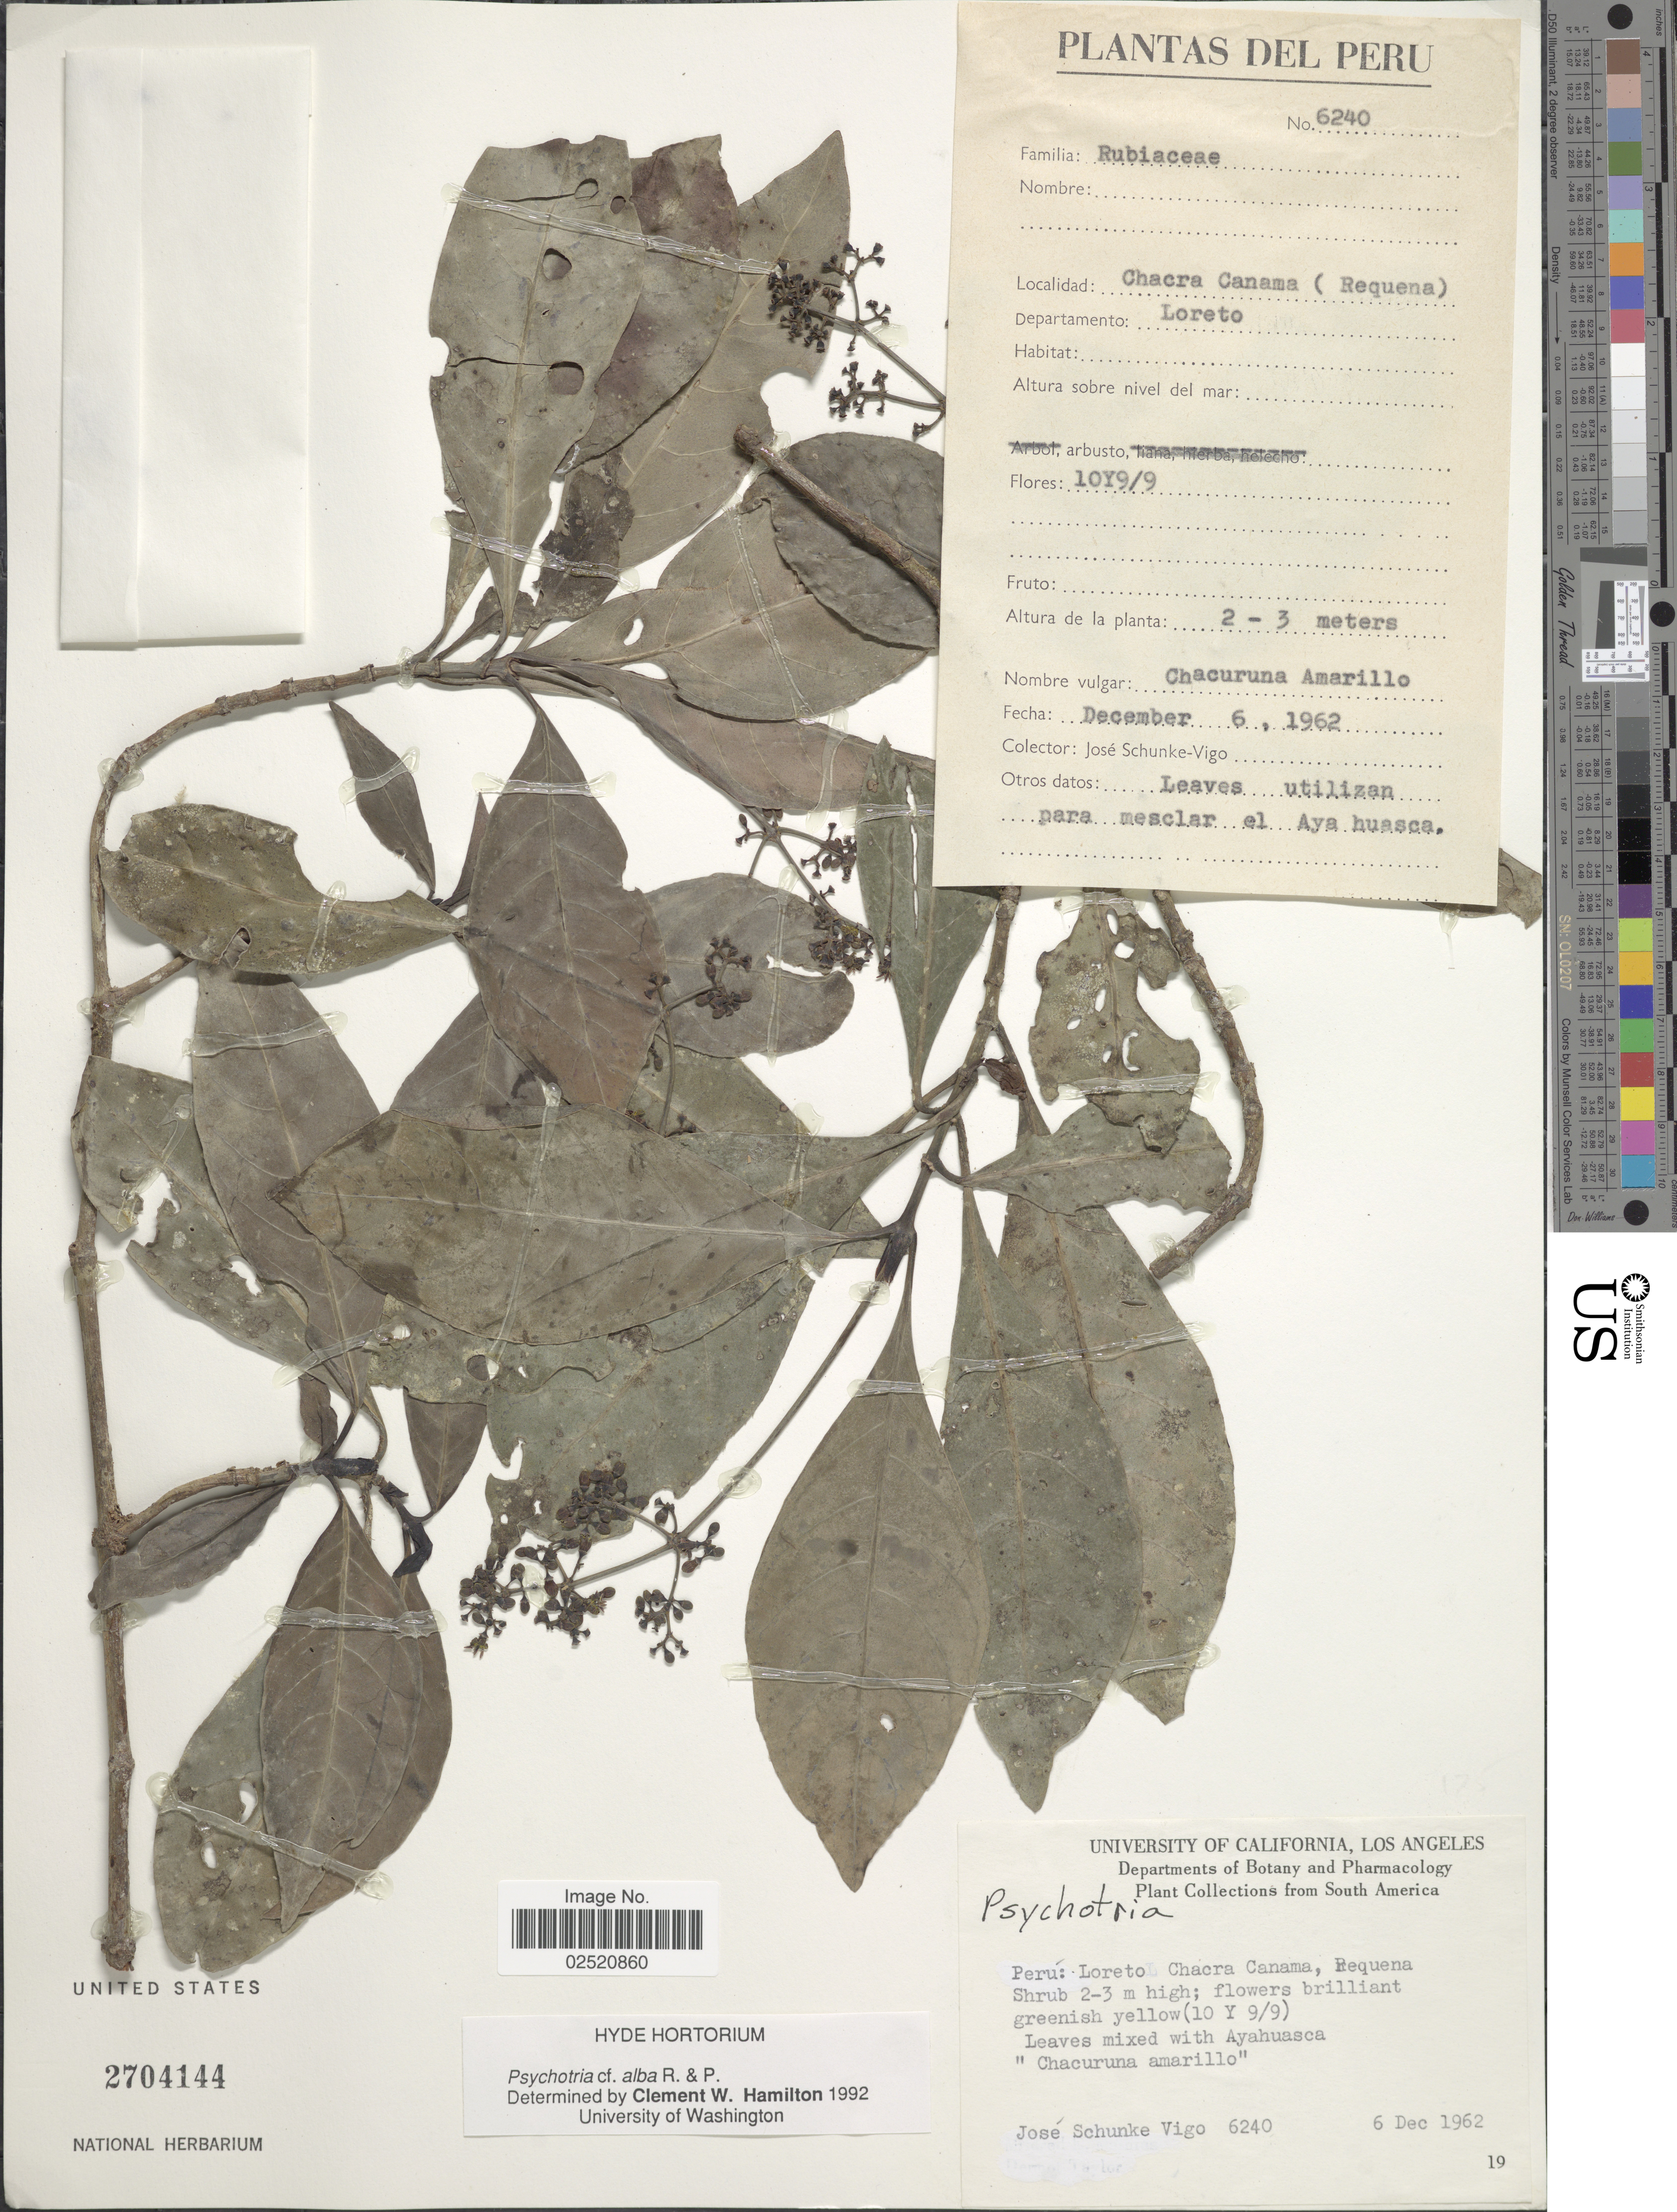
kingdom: Plantae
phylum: Tracheophyta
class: Magnoliopsida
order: Gentianales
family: Rubiaceae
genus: Psychotria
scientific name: Psychotria alba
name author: Ruiz & Pav.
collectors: J. Schunke Vigo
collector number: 6240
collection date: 1962-12-06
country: Peru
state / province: Loreto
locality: Chacra Canama, (Requena )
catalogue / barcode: US 2704144